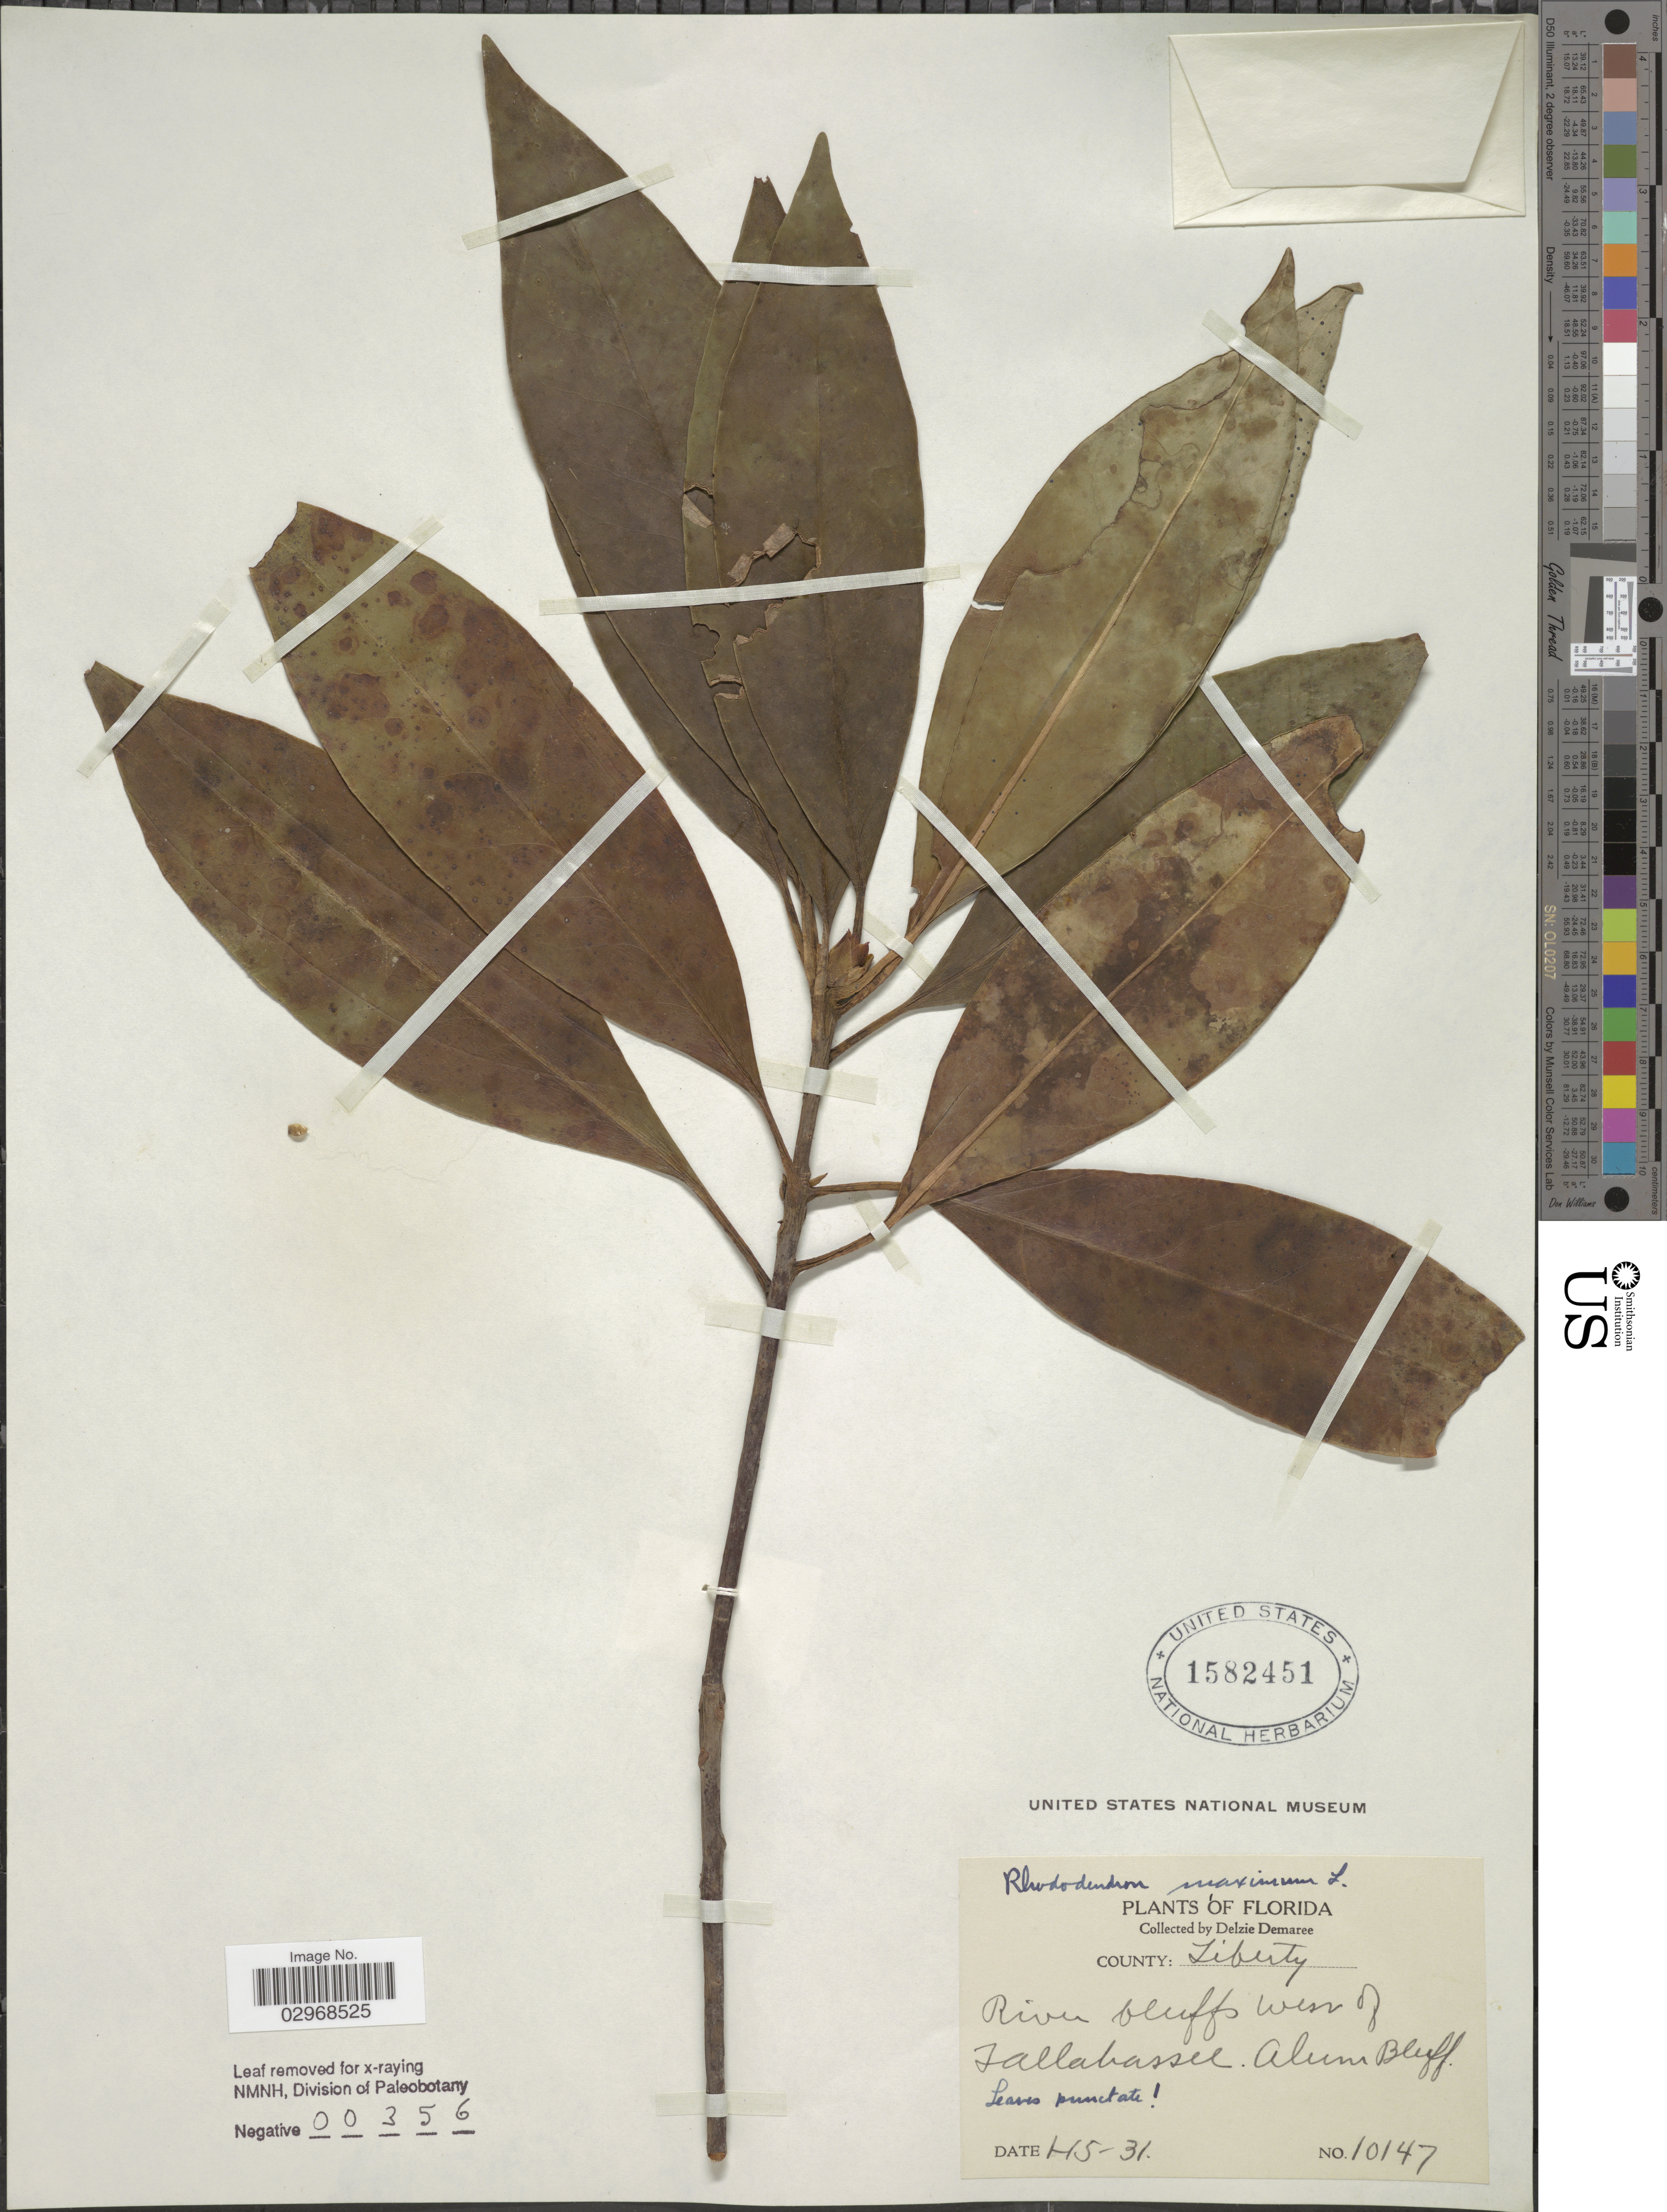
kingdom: Plantae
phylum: Tracheophyta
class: Magnoliopsida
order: Ericales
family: Ericaceae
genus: Rhododendron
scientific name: Rhododendron maximum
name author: L.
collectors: D. Demaree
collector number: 10147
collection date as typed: Transcribed d/m/y: 15/1/31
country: United States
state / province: Florida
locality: County: Liberty. River bluffs west of Tallahassee. Alum Bluff.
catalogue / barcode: US 1582451